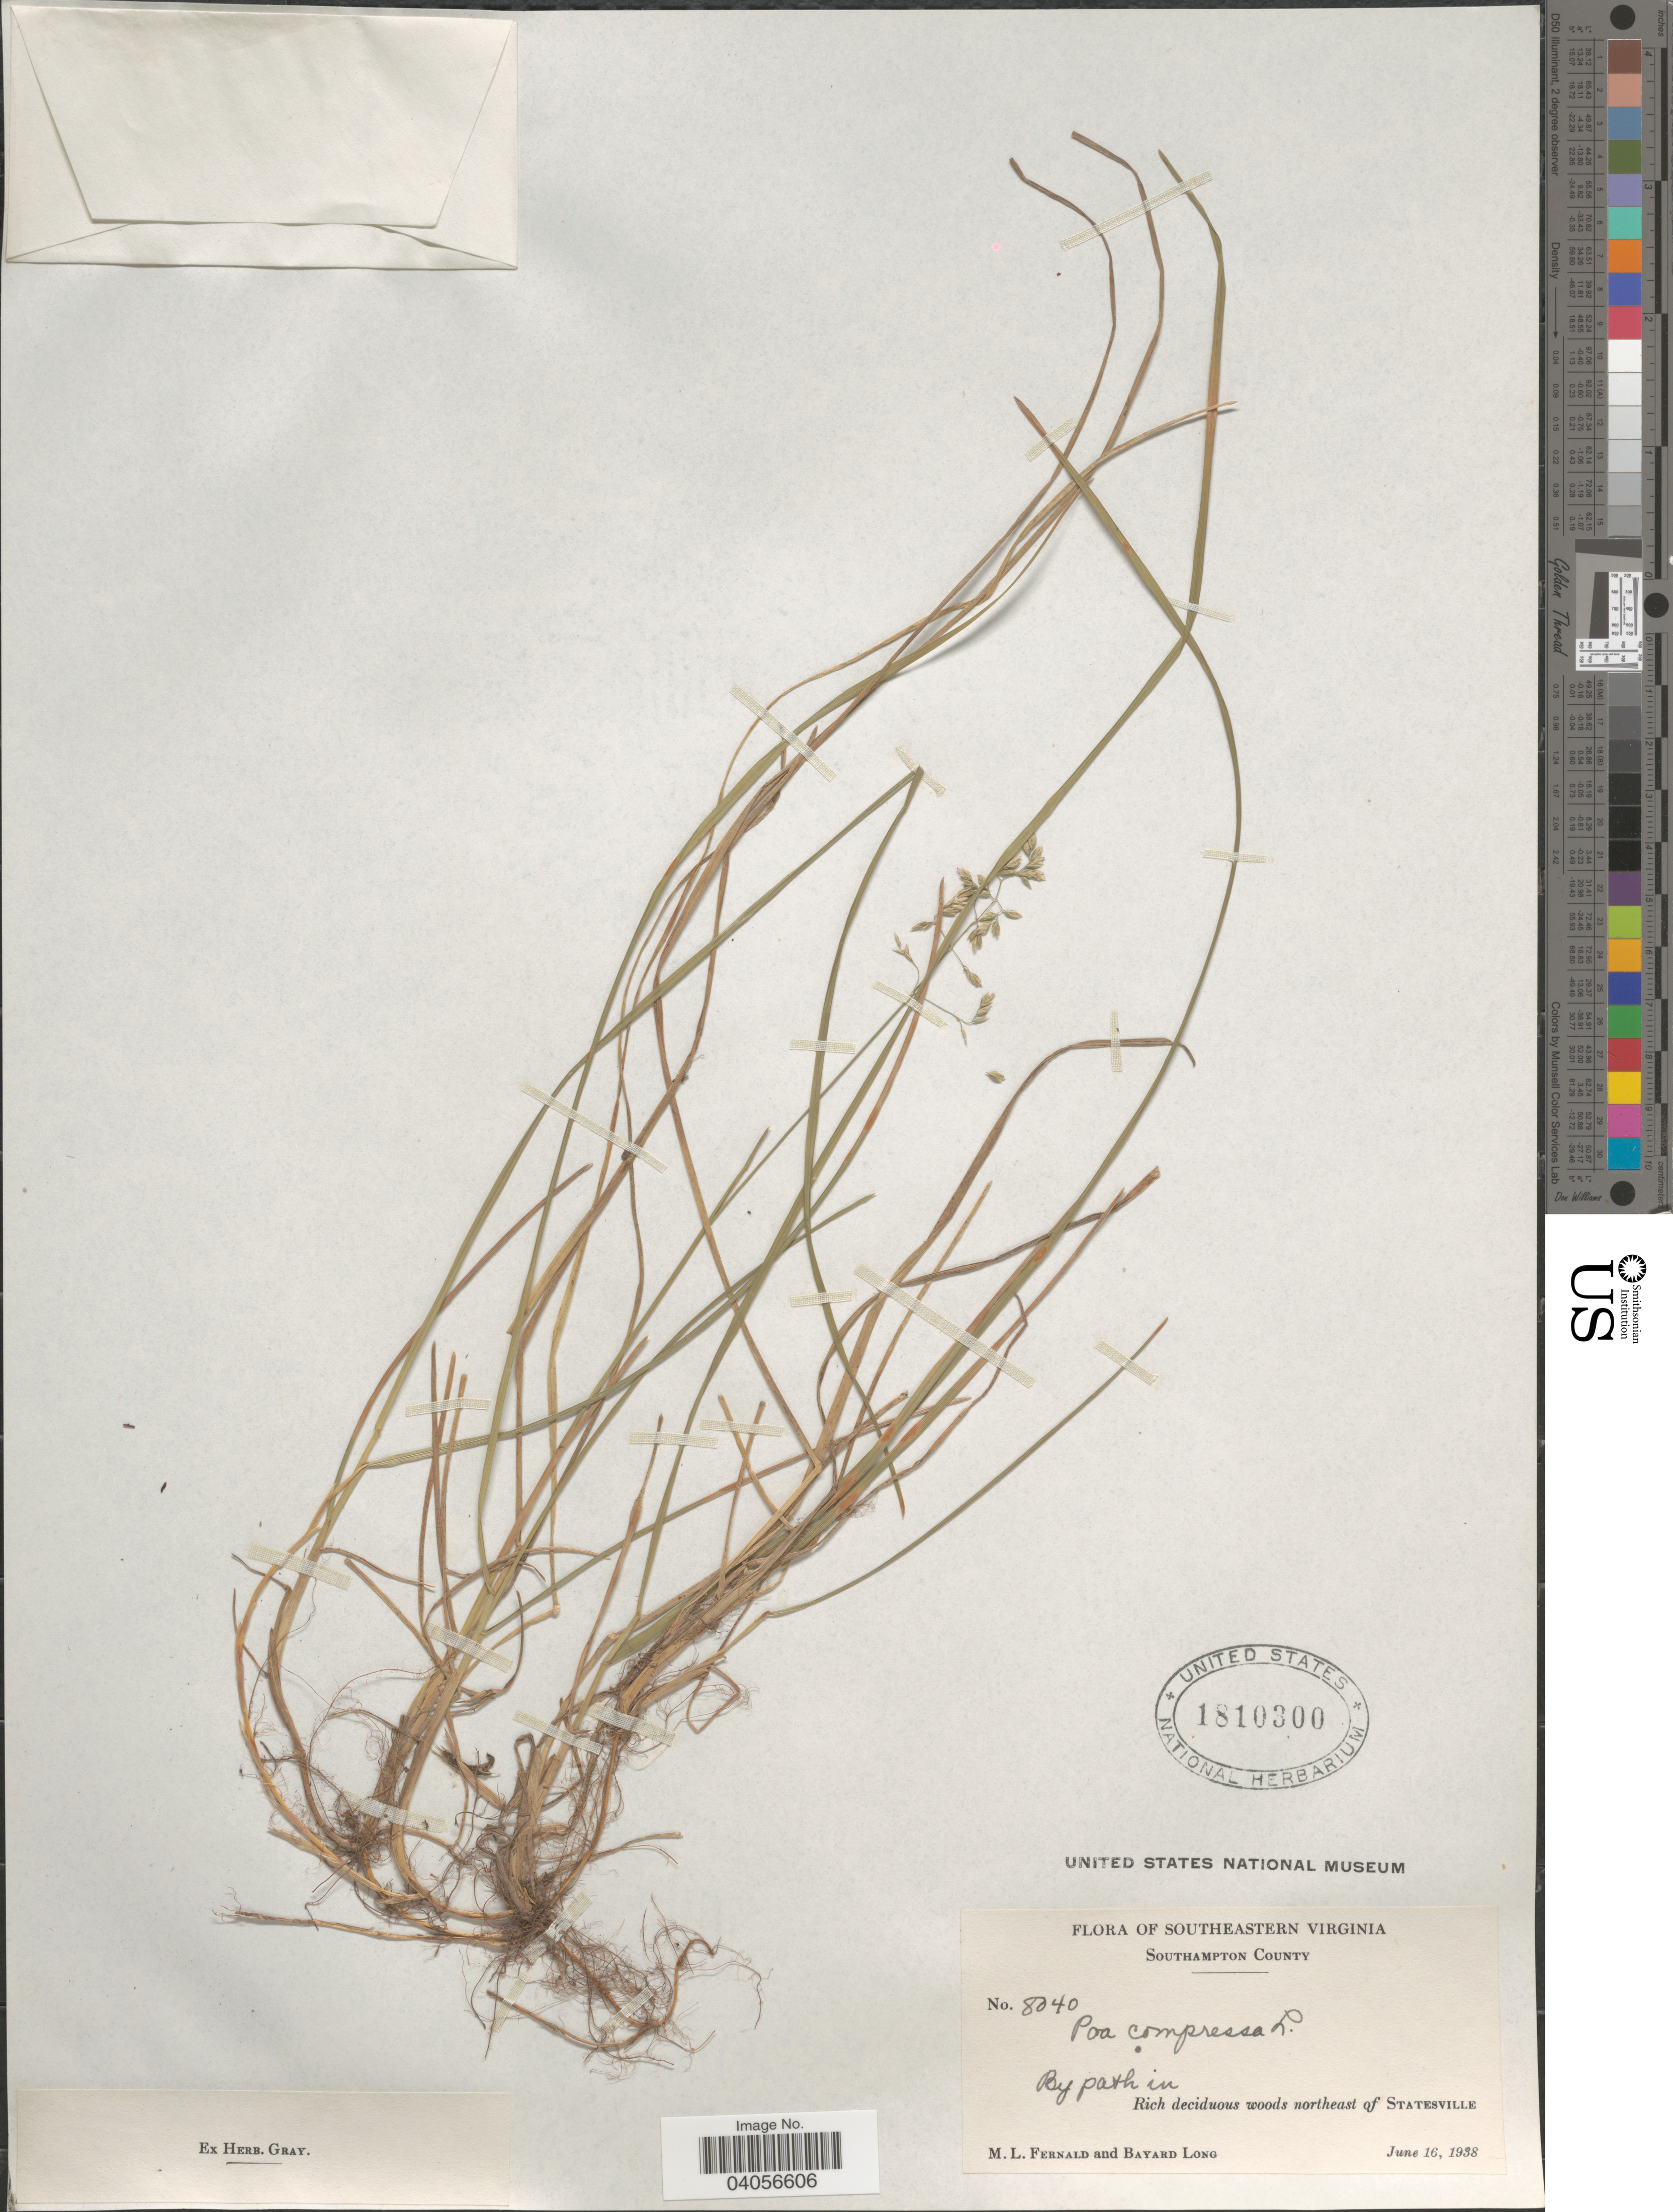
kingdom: Plantae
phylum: Tracheophyta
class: Liliopsida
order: Poales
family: Poaceae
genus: Poa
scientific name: Poa compressa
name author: L.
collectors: M. L. Fernald & B. Long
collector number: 8040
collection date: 1938-06-16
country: United States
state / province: Virginia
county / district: Southampton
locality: Southeastern Virginia. Southampton County. By path in Rich deciduous woods northeast of Statesville.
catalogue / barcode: US 1810300